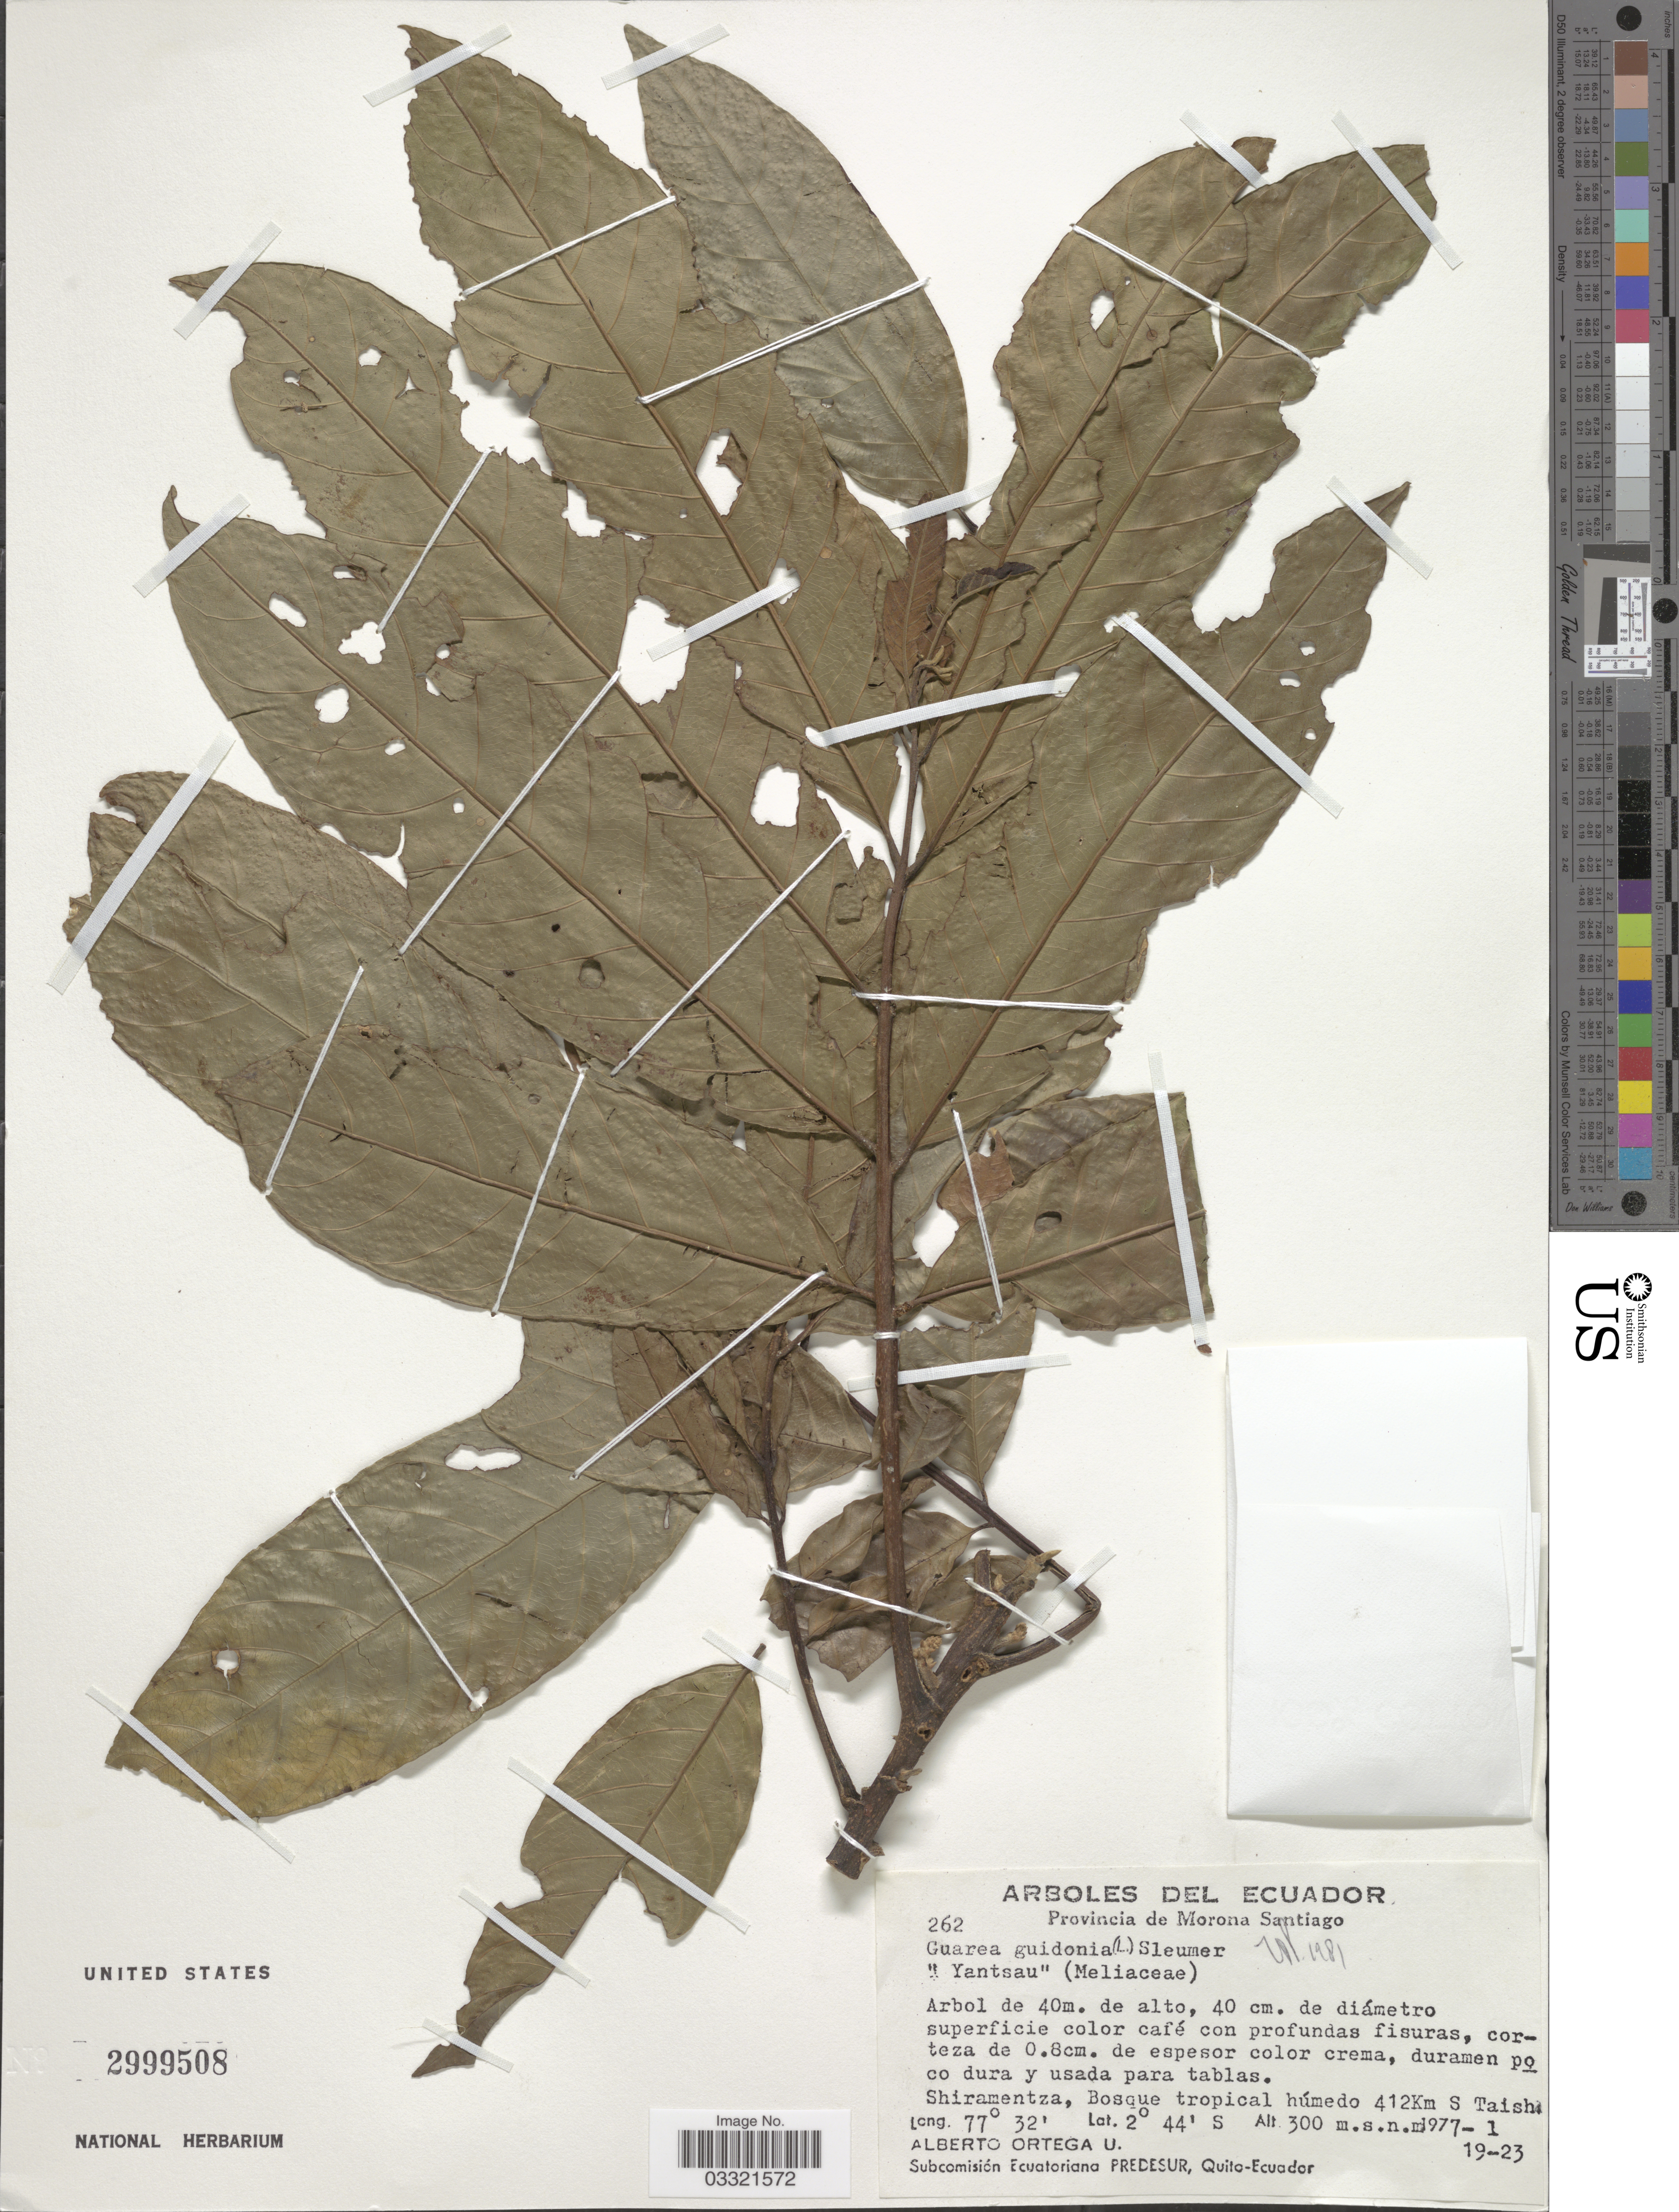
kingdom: Plantae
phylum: Tracheophyta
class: Magnoliopsida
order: Sapindales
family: Meliaceae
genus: Guarea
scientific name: Guarea guidonia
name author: (L.) Sleumer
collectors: A. T. Ortega U.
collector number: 262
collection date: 1977-01-19/1977-01-23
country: Ecuador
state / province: Morona-Santiago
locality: Shiramentza, Bosque tropical húmedo 412Km S Taisha.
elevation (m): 300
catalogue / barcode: US 2999508